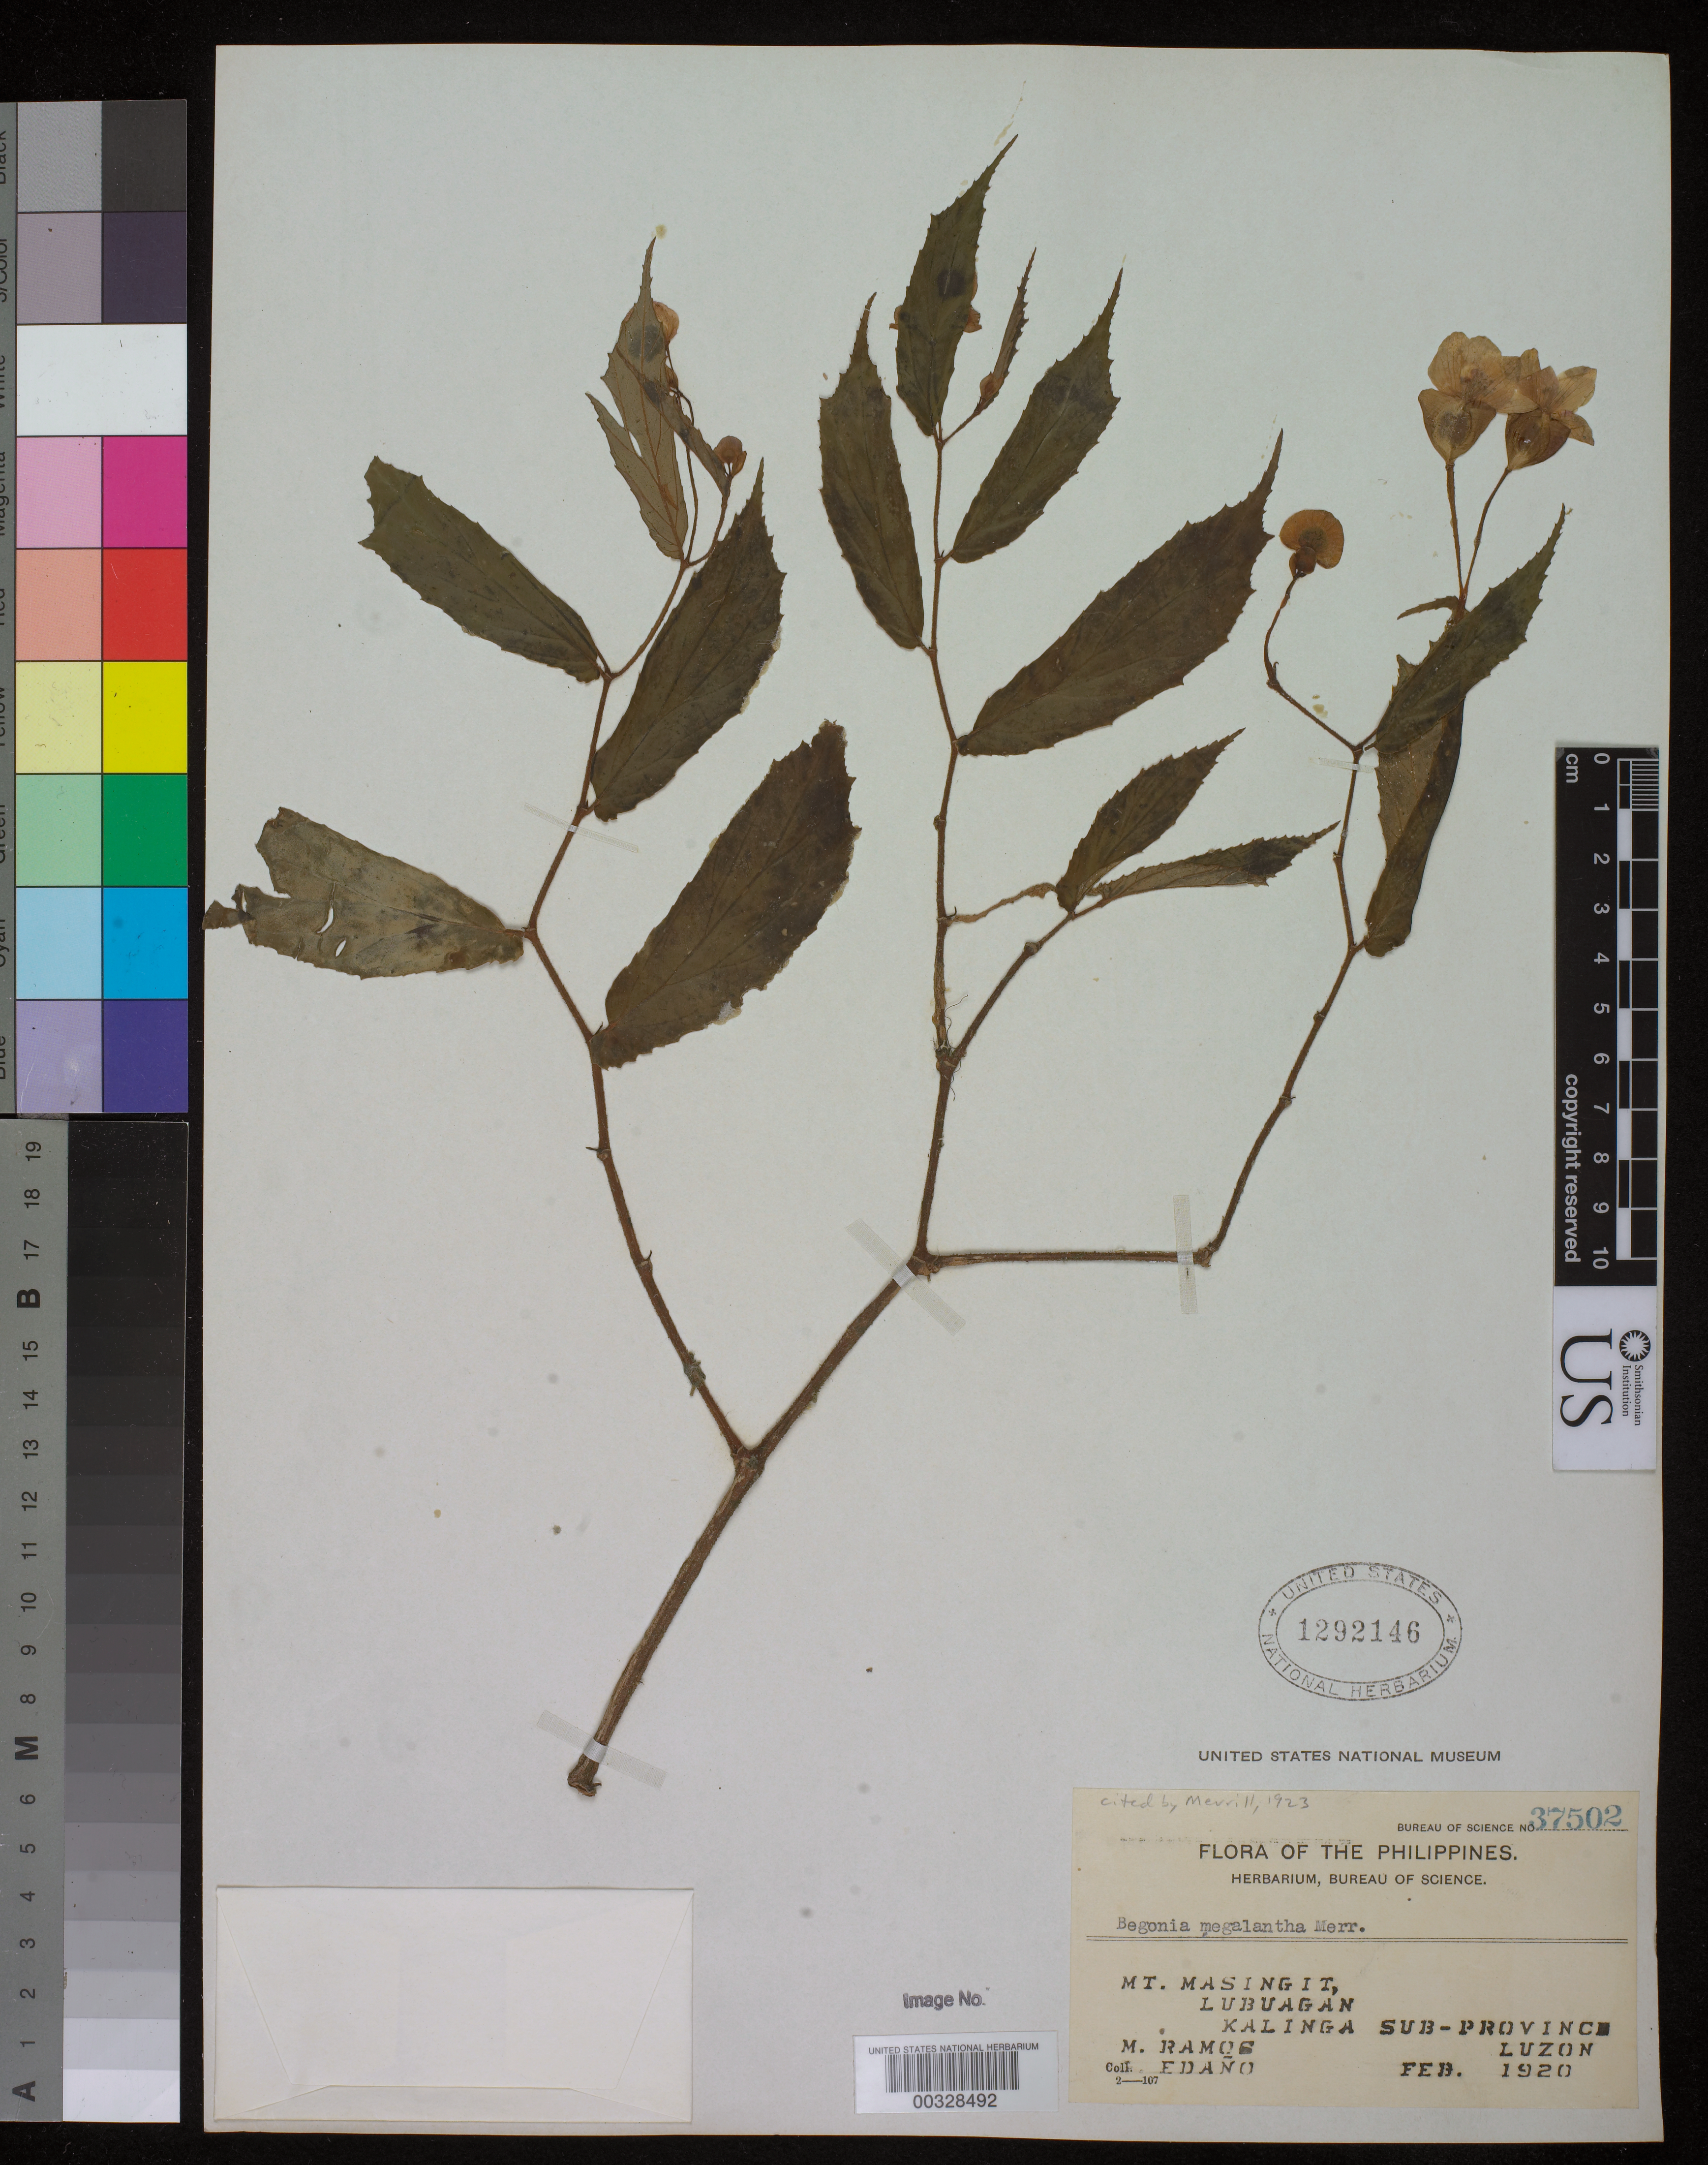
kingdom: Plantae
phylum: Tracheophyta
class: Magnoliopsida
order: Cucurbitales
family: Begoniaceae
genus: Begonia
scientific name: Begonia megalantha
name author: Merr.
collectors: M. Ramos & G. E. Edaño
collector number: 37502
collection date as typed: Feb 1920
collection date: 1920-02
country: Philippines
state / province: Cordillera (Administrative Region)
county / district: Apayao / Kalinga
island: Luzon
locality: Lubuagan, mt. masingit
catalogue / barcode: US 1292146